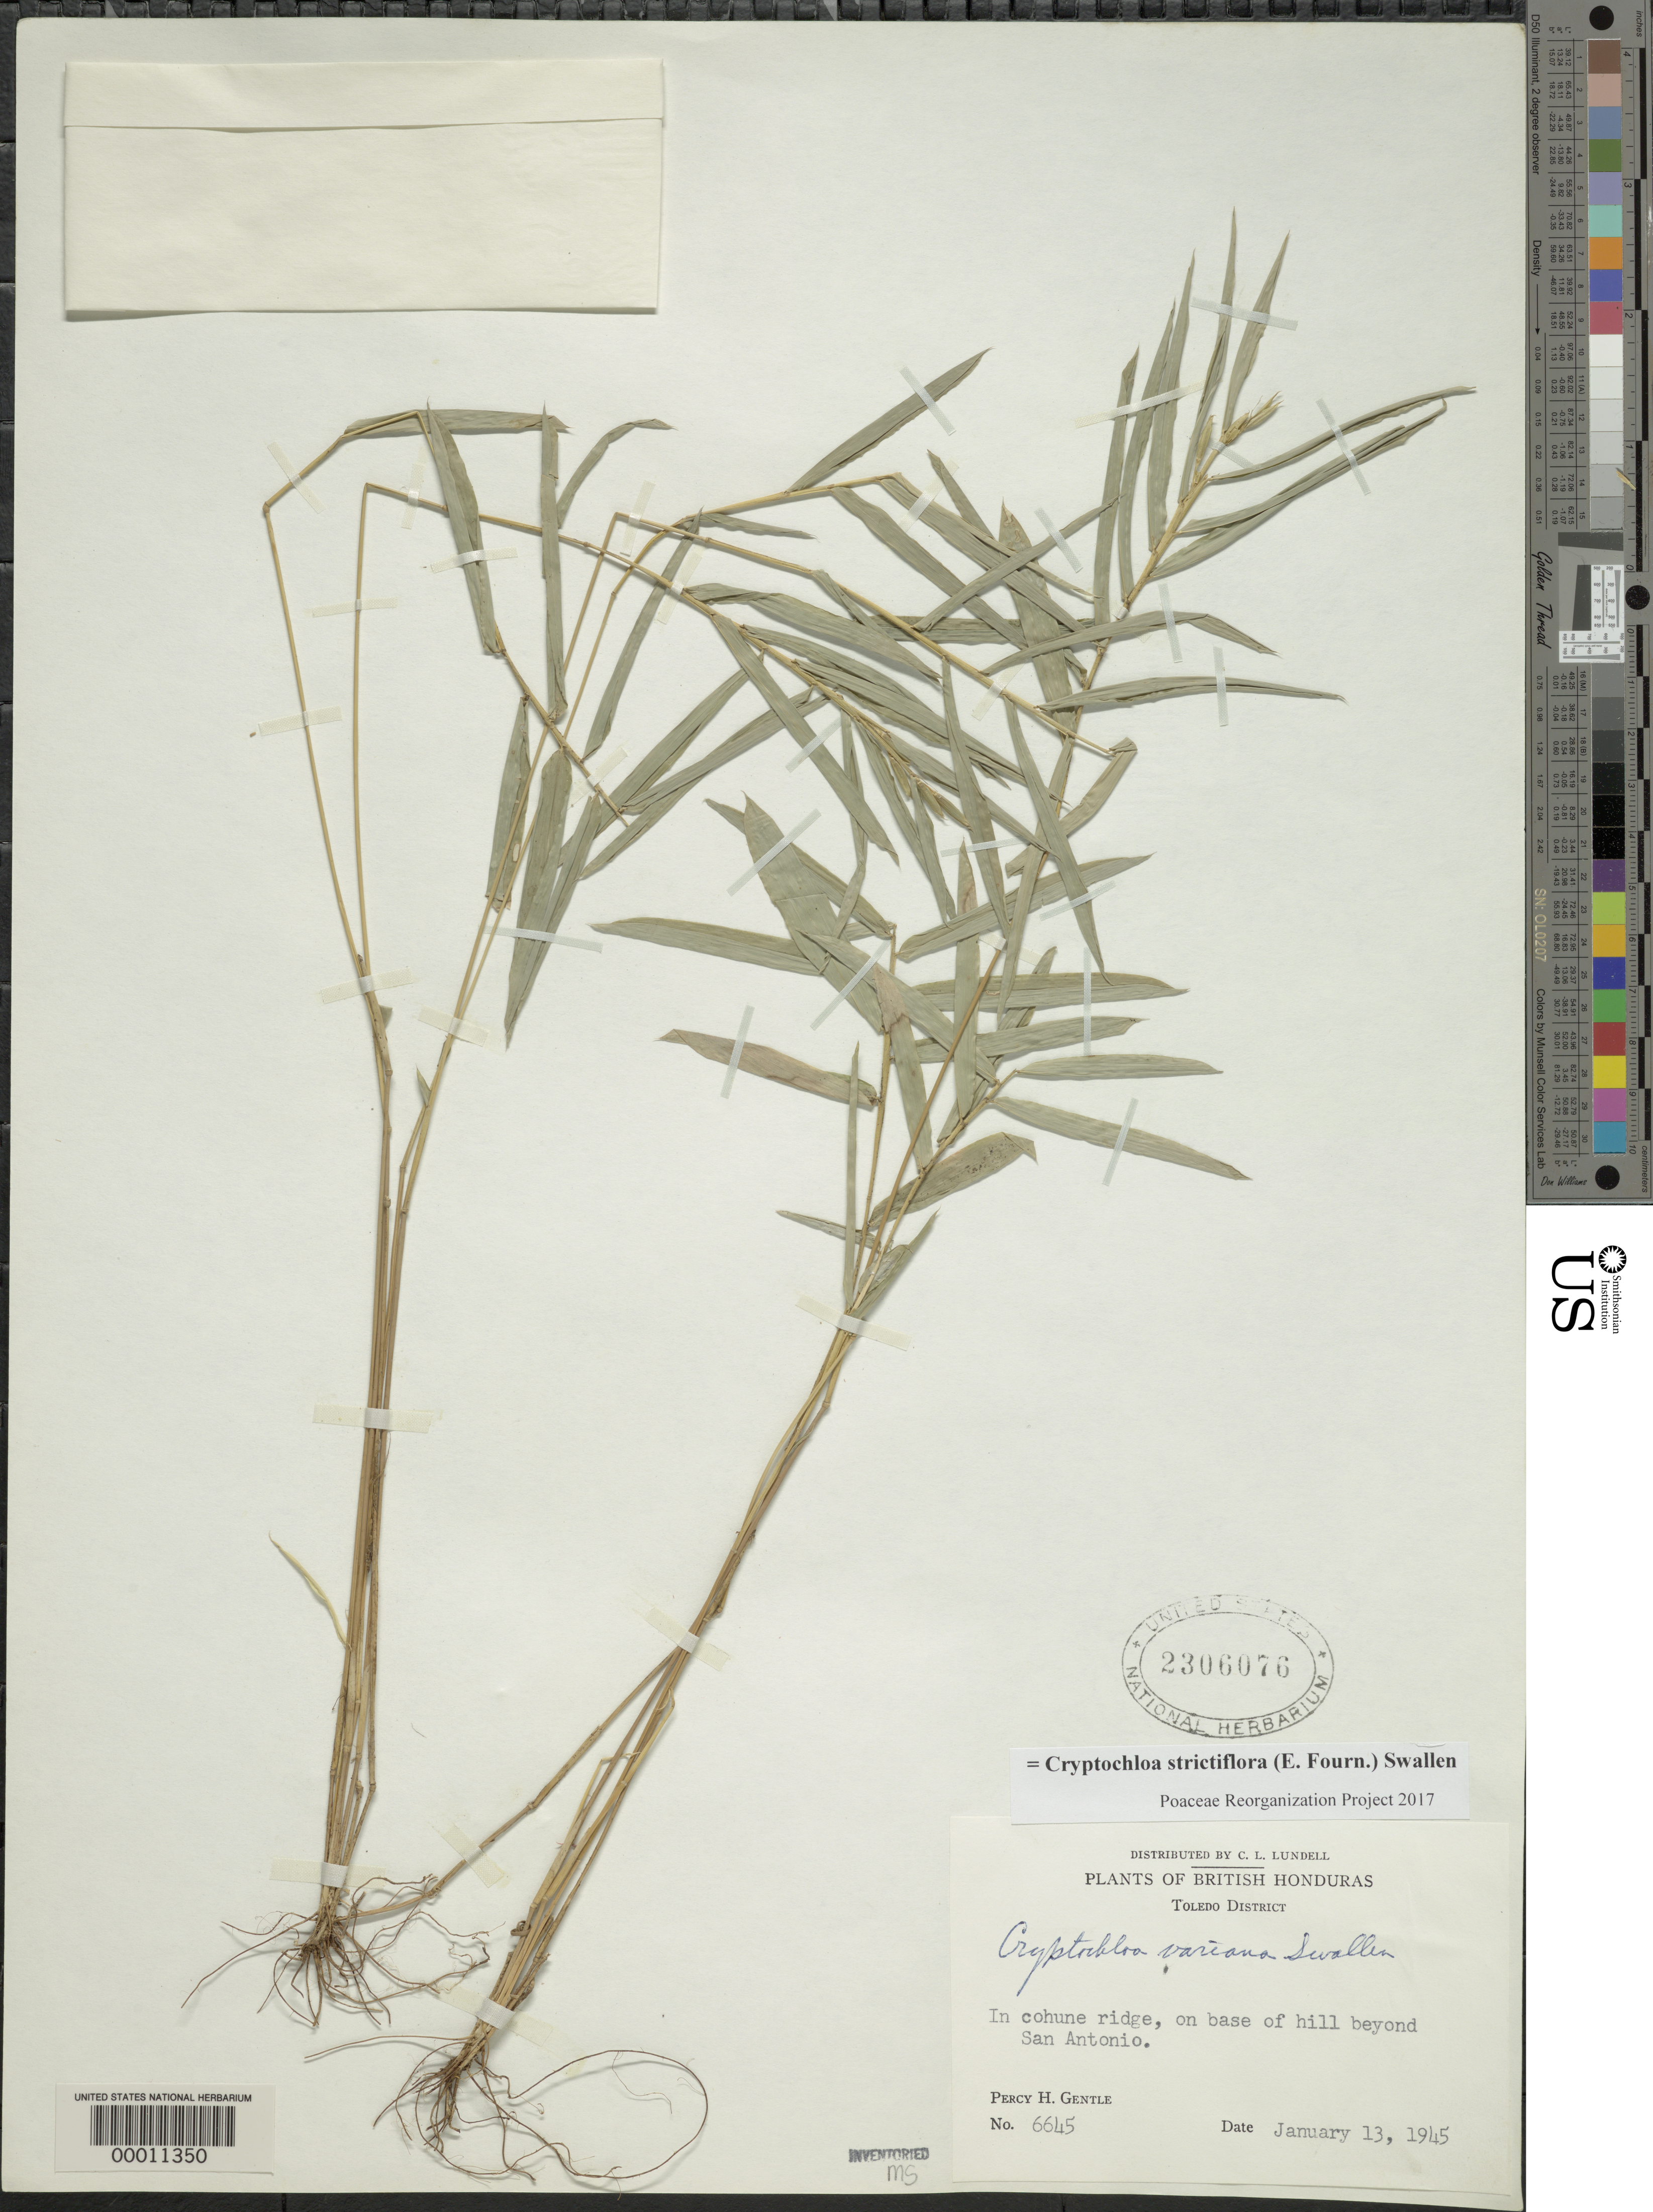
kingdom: Plantae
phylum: Tracheophyta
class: Liliopsida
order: Poales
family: Poaceae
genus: Cryptochloa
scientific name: Cryptochloa strictiflora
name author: (E. Fourn.) Swallen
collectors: P. H. Gentle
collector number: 6645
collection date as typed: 13 Jan 1945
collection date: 1945-01-13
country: Belize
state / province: Toledo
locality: On base of hill beyond San Antonio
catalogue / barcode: US 2306076